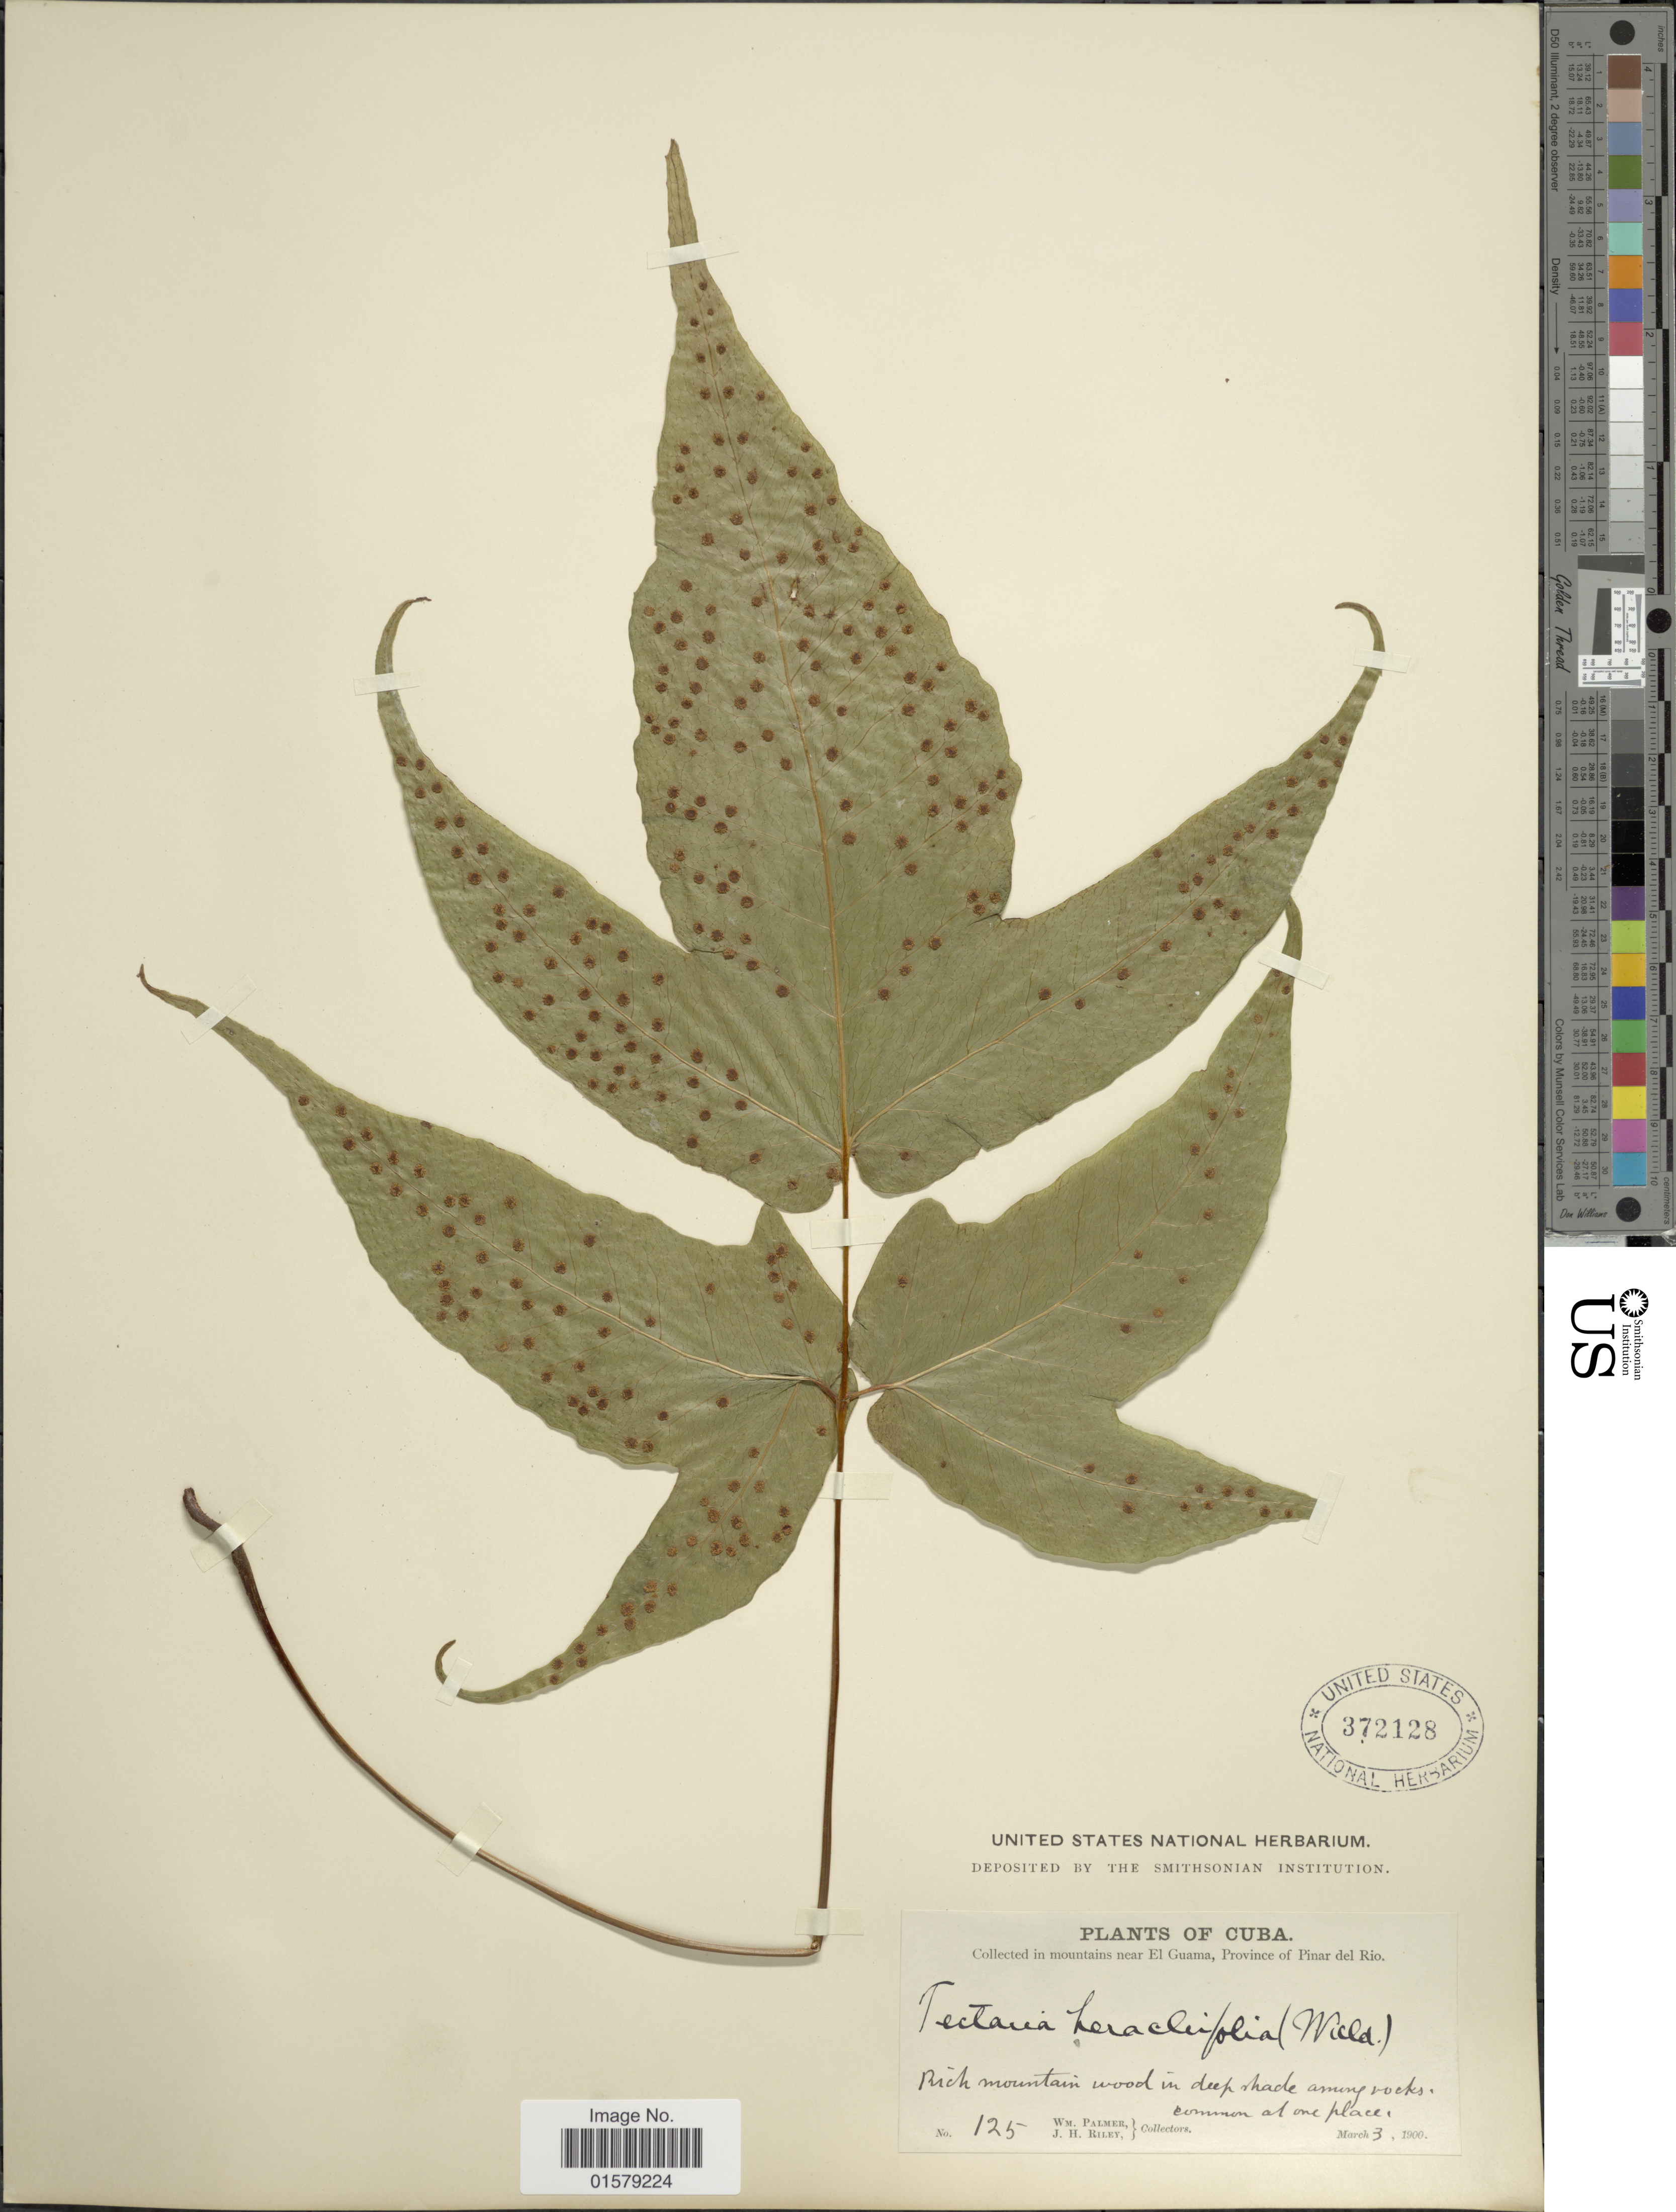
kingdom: Plantae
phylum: Tracheophyta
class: Polypodiopsida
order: Polypodiales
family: Tectariaceae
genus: Tectaria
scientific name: Tectaria heracleifolia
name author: (Willd.) Underw.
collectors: W. Palmer & J. H. Riley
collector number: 125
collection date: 1900-03-03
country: Cuba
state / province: Pinar del Río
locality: In mountains near El Guama, rich mountain wood in deep shade among rocks, common at one place.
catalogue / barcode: US 372128